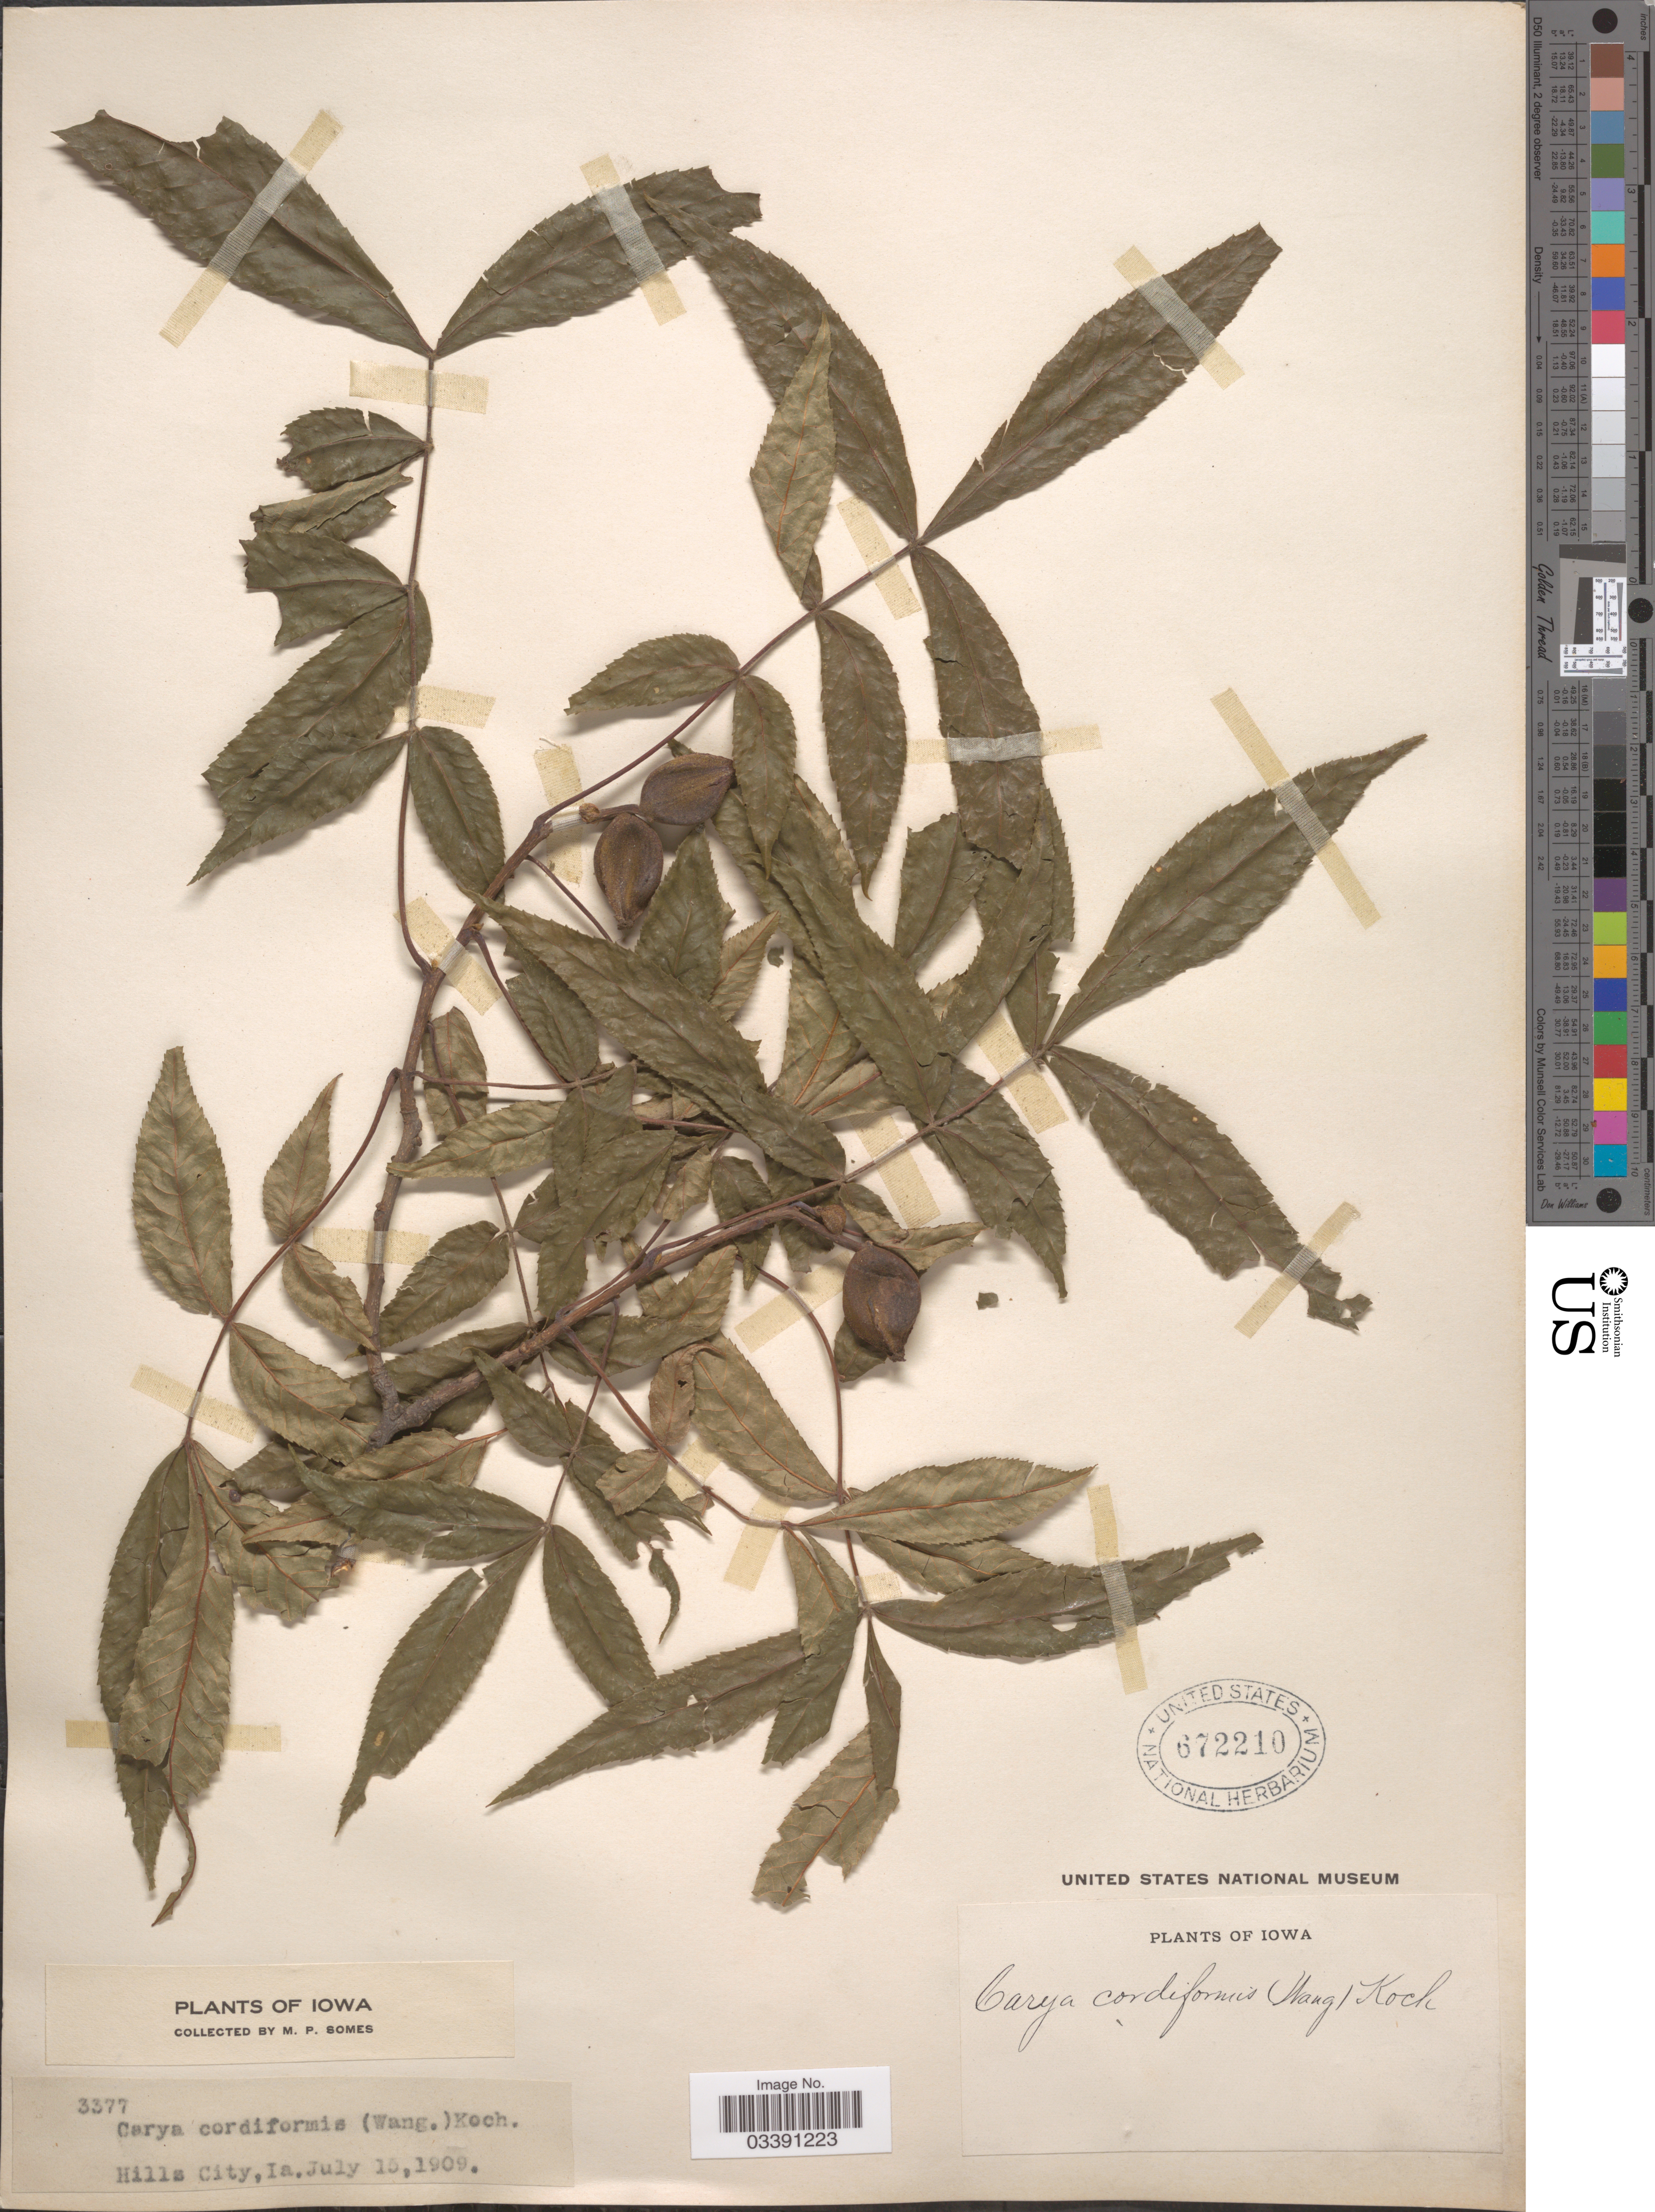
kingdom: Plantae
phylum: Tracheophyta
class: Magnoliopsida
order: Fagales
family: Juglandaceae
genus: Carya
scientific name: Carya cordiformis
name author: (Wangenh.) K. Koch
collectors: M. Somes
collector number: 3377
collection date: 1909-07-15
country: United States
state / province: Iowa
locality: Hills City.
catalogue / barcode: US 672210